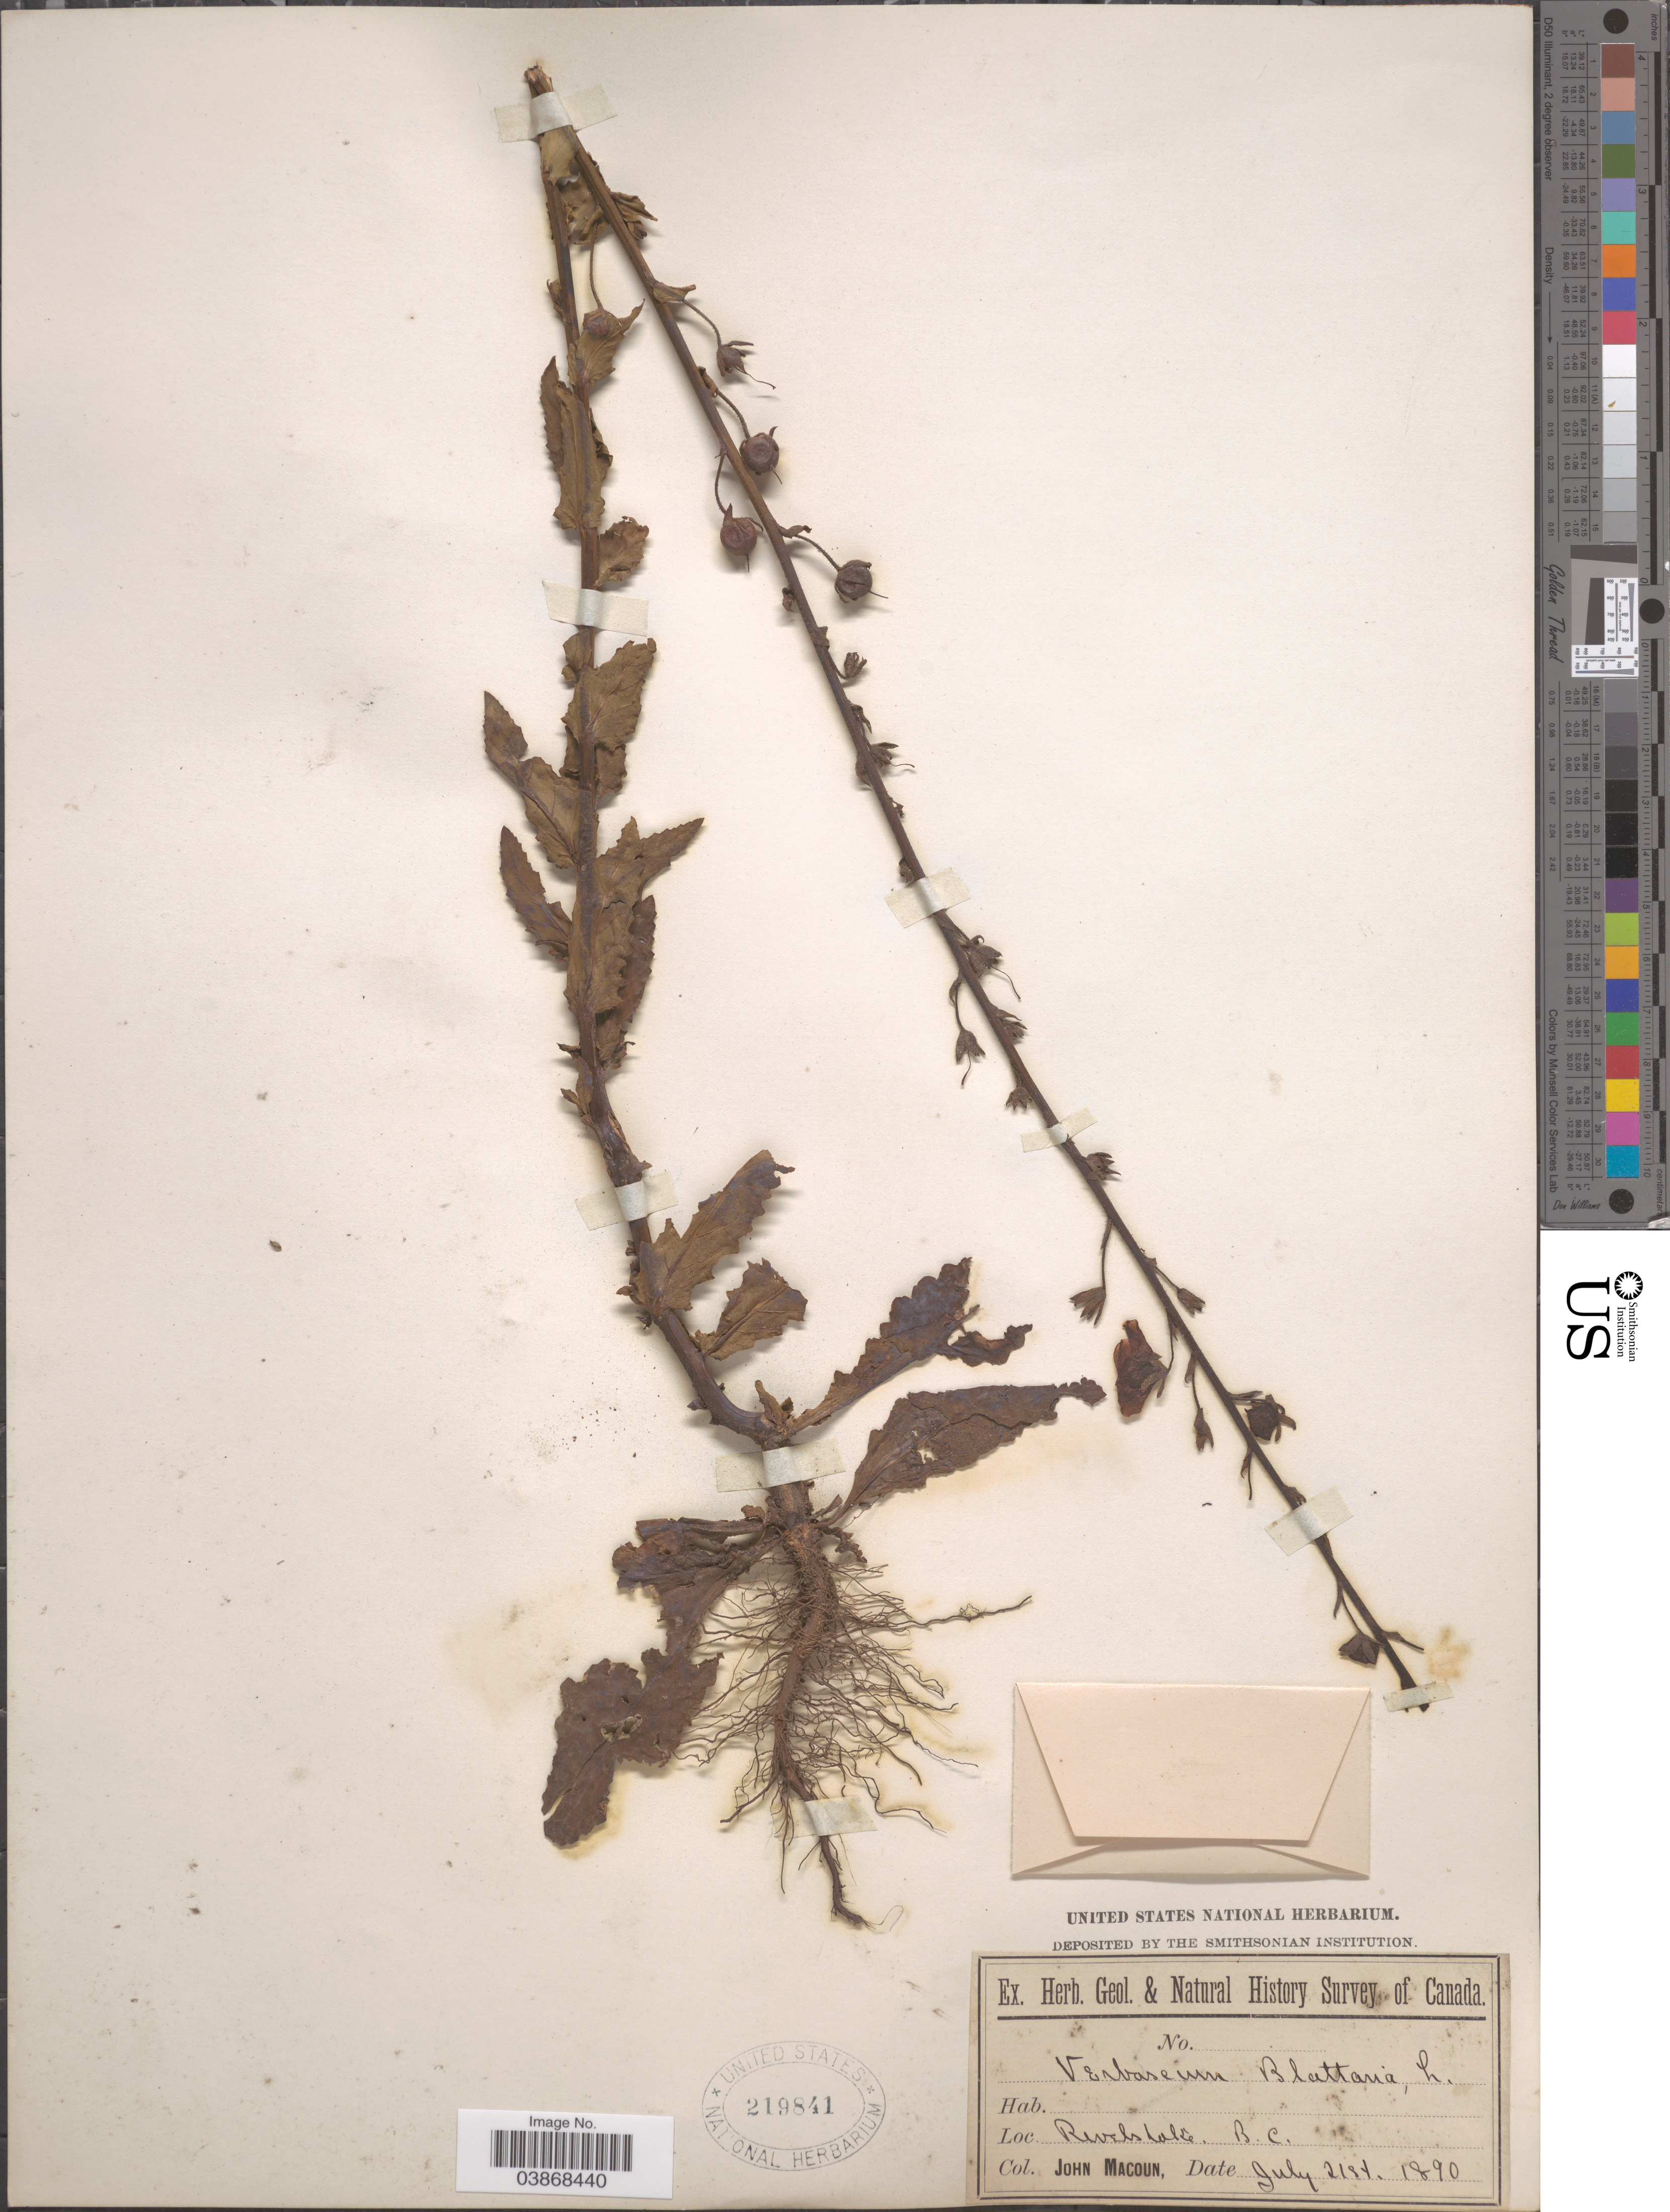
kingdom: Plantae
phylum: Tracheophyta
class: Magnoliopsida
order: Lamiales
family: Scrophulariaceae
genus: Verbascum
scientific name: Verbascum blattaria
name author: L.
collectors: J. Macoun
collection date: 1890-07-21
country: Canada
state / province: British Columbia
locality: Revelstoke.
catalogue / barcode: US 219841